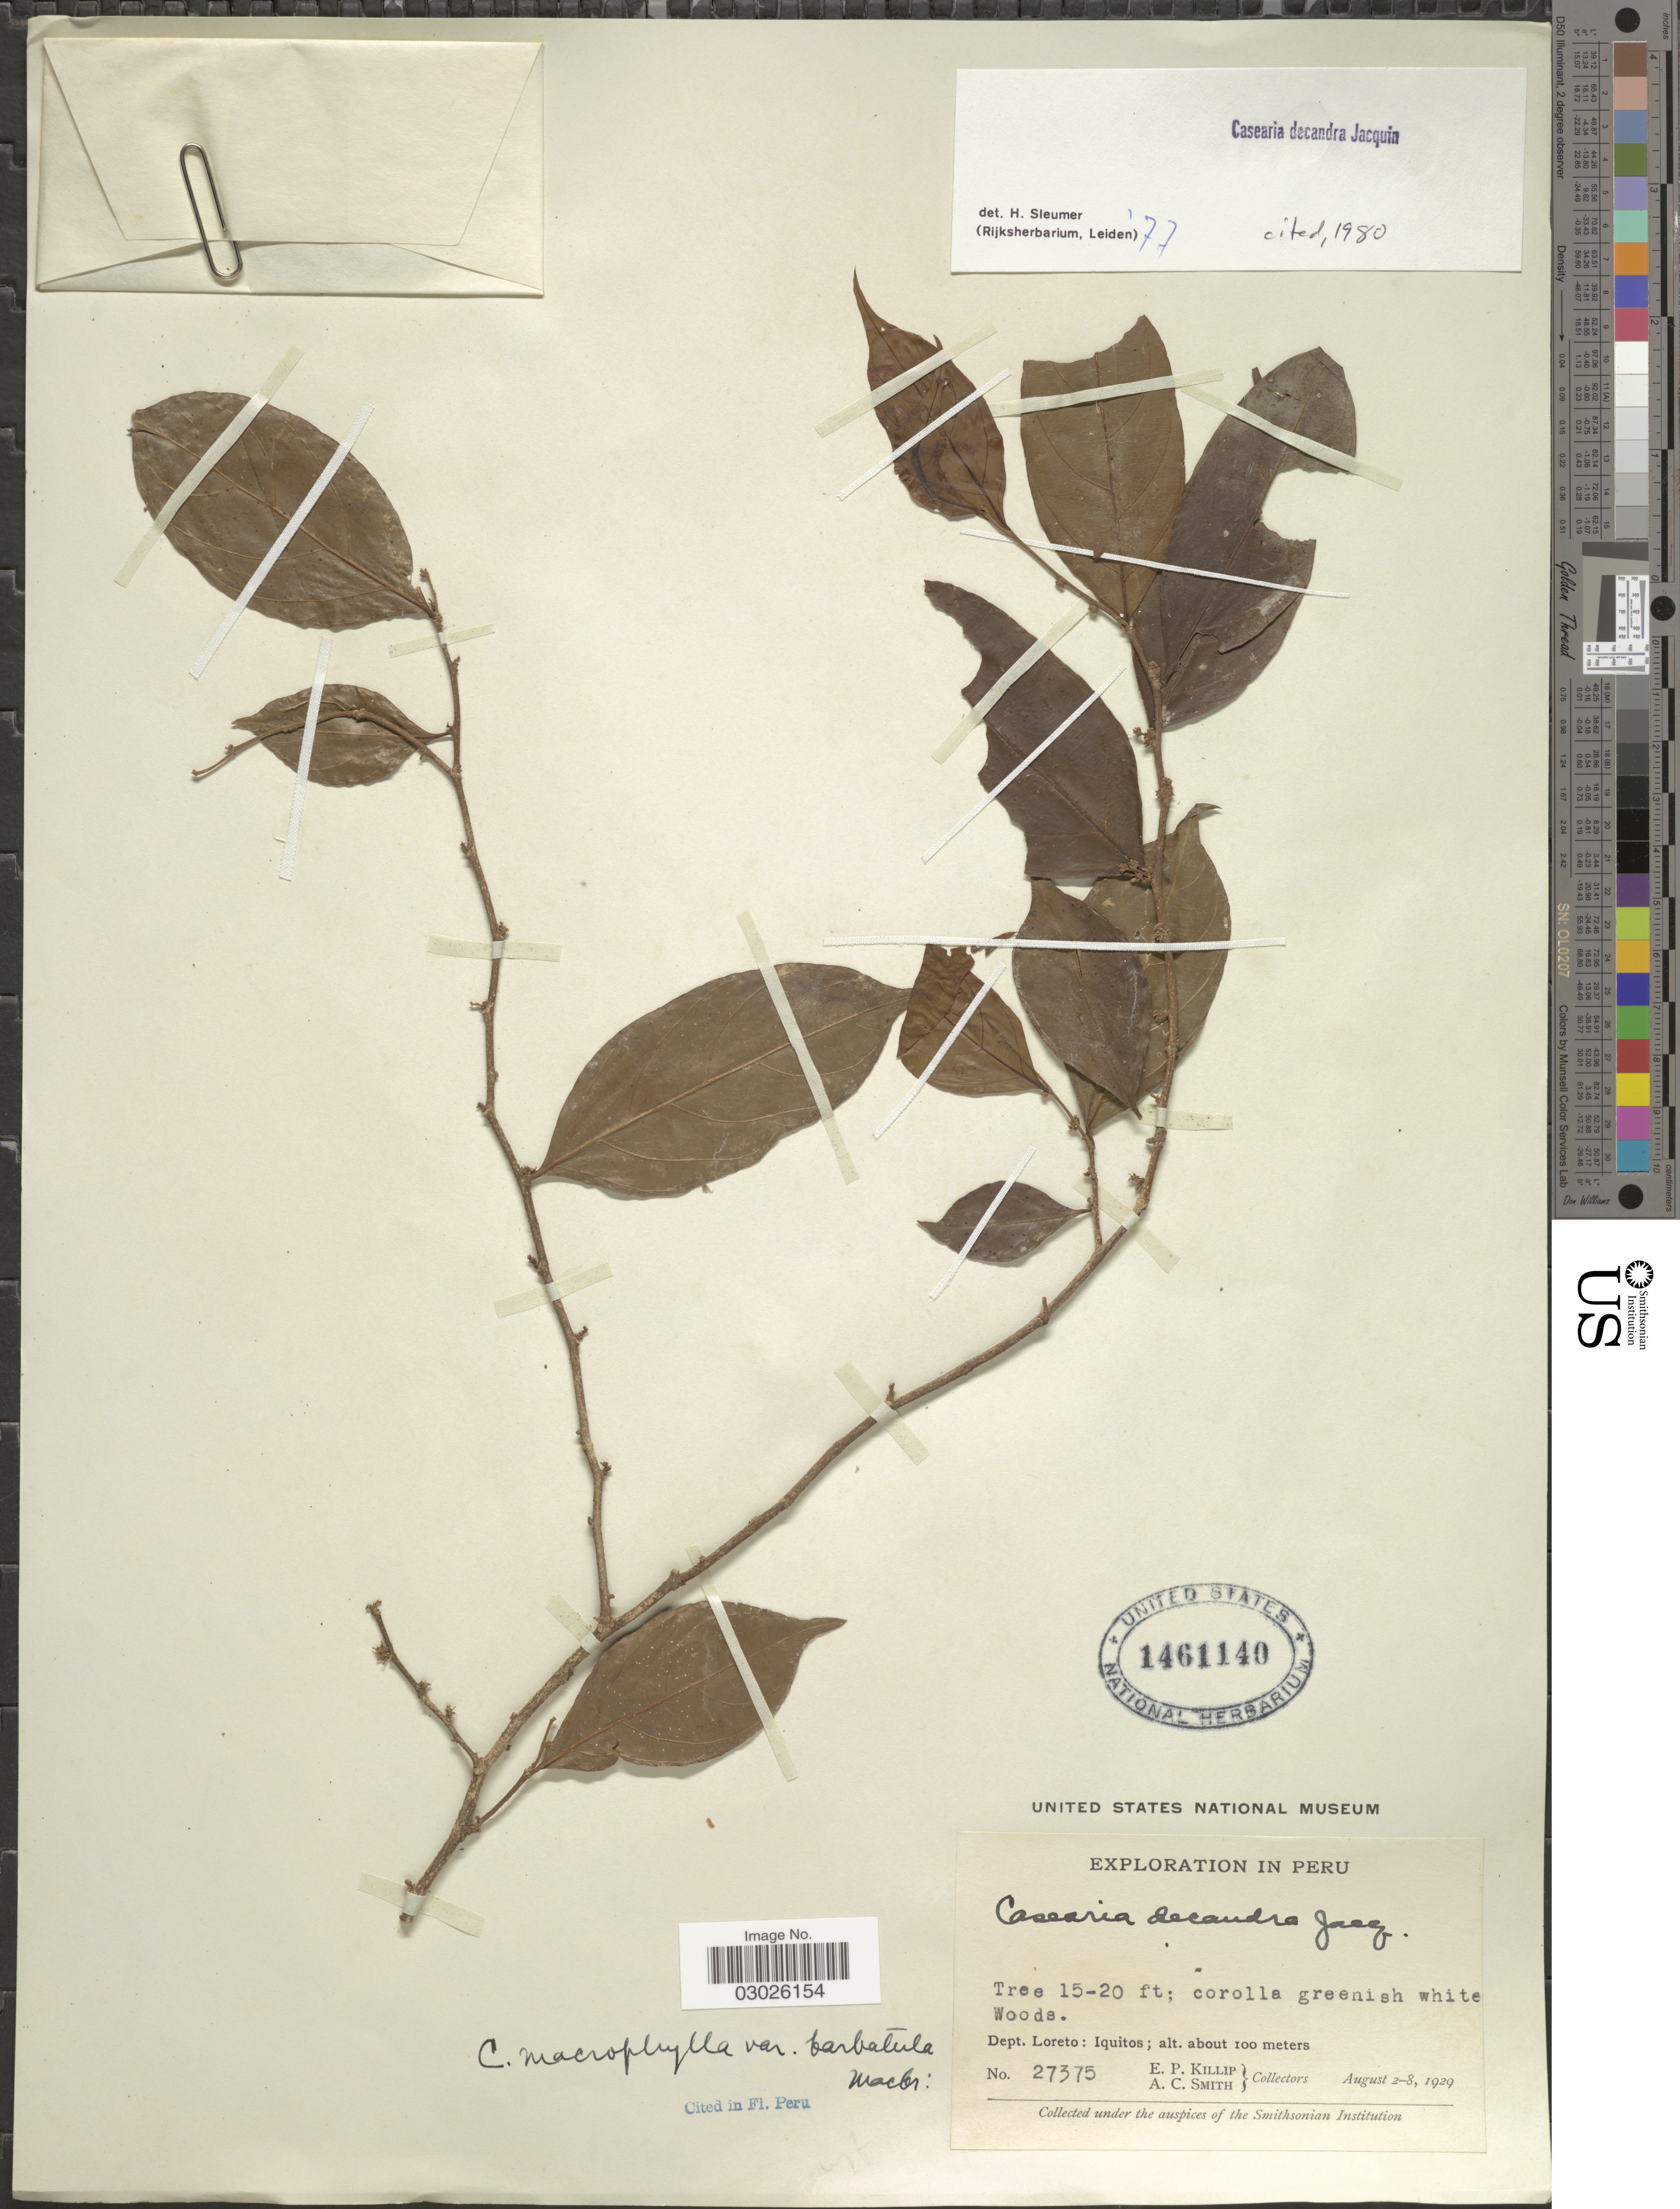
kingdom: Plantae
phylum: Tracheophyta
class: Magnoliopsida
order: Malpighiales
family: Salicaceae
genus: Casearia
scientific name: Casearia decandra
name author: Jacq.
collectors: E. P. Killip & A. C. Smith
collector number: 27375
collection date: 1929-08-02/1929-08-08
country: Peru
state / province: Loreto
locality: Dept. Loreto: Iquitos.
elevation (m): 100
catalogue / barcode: US 1461140